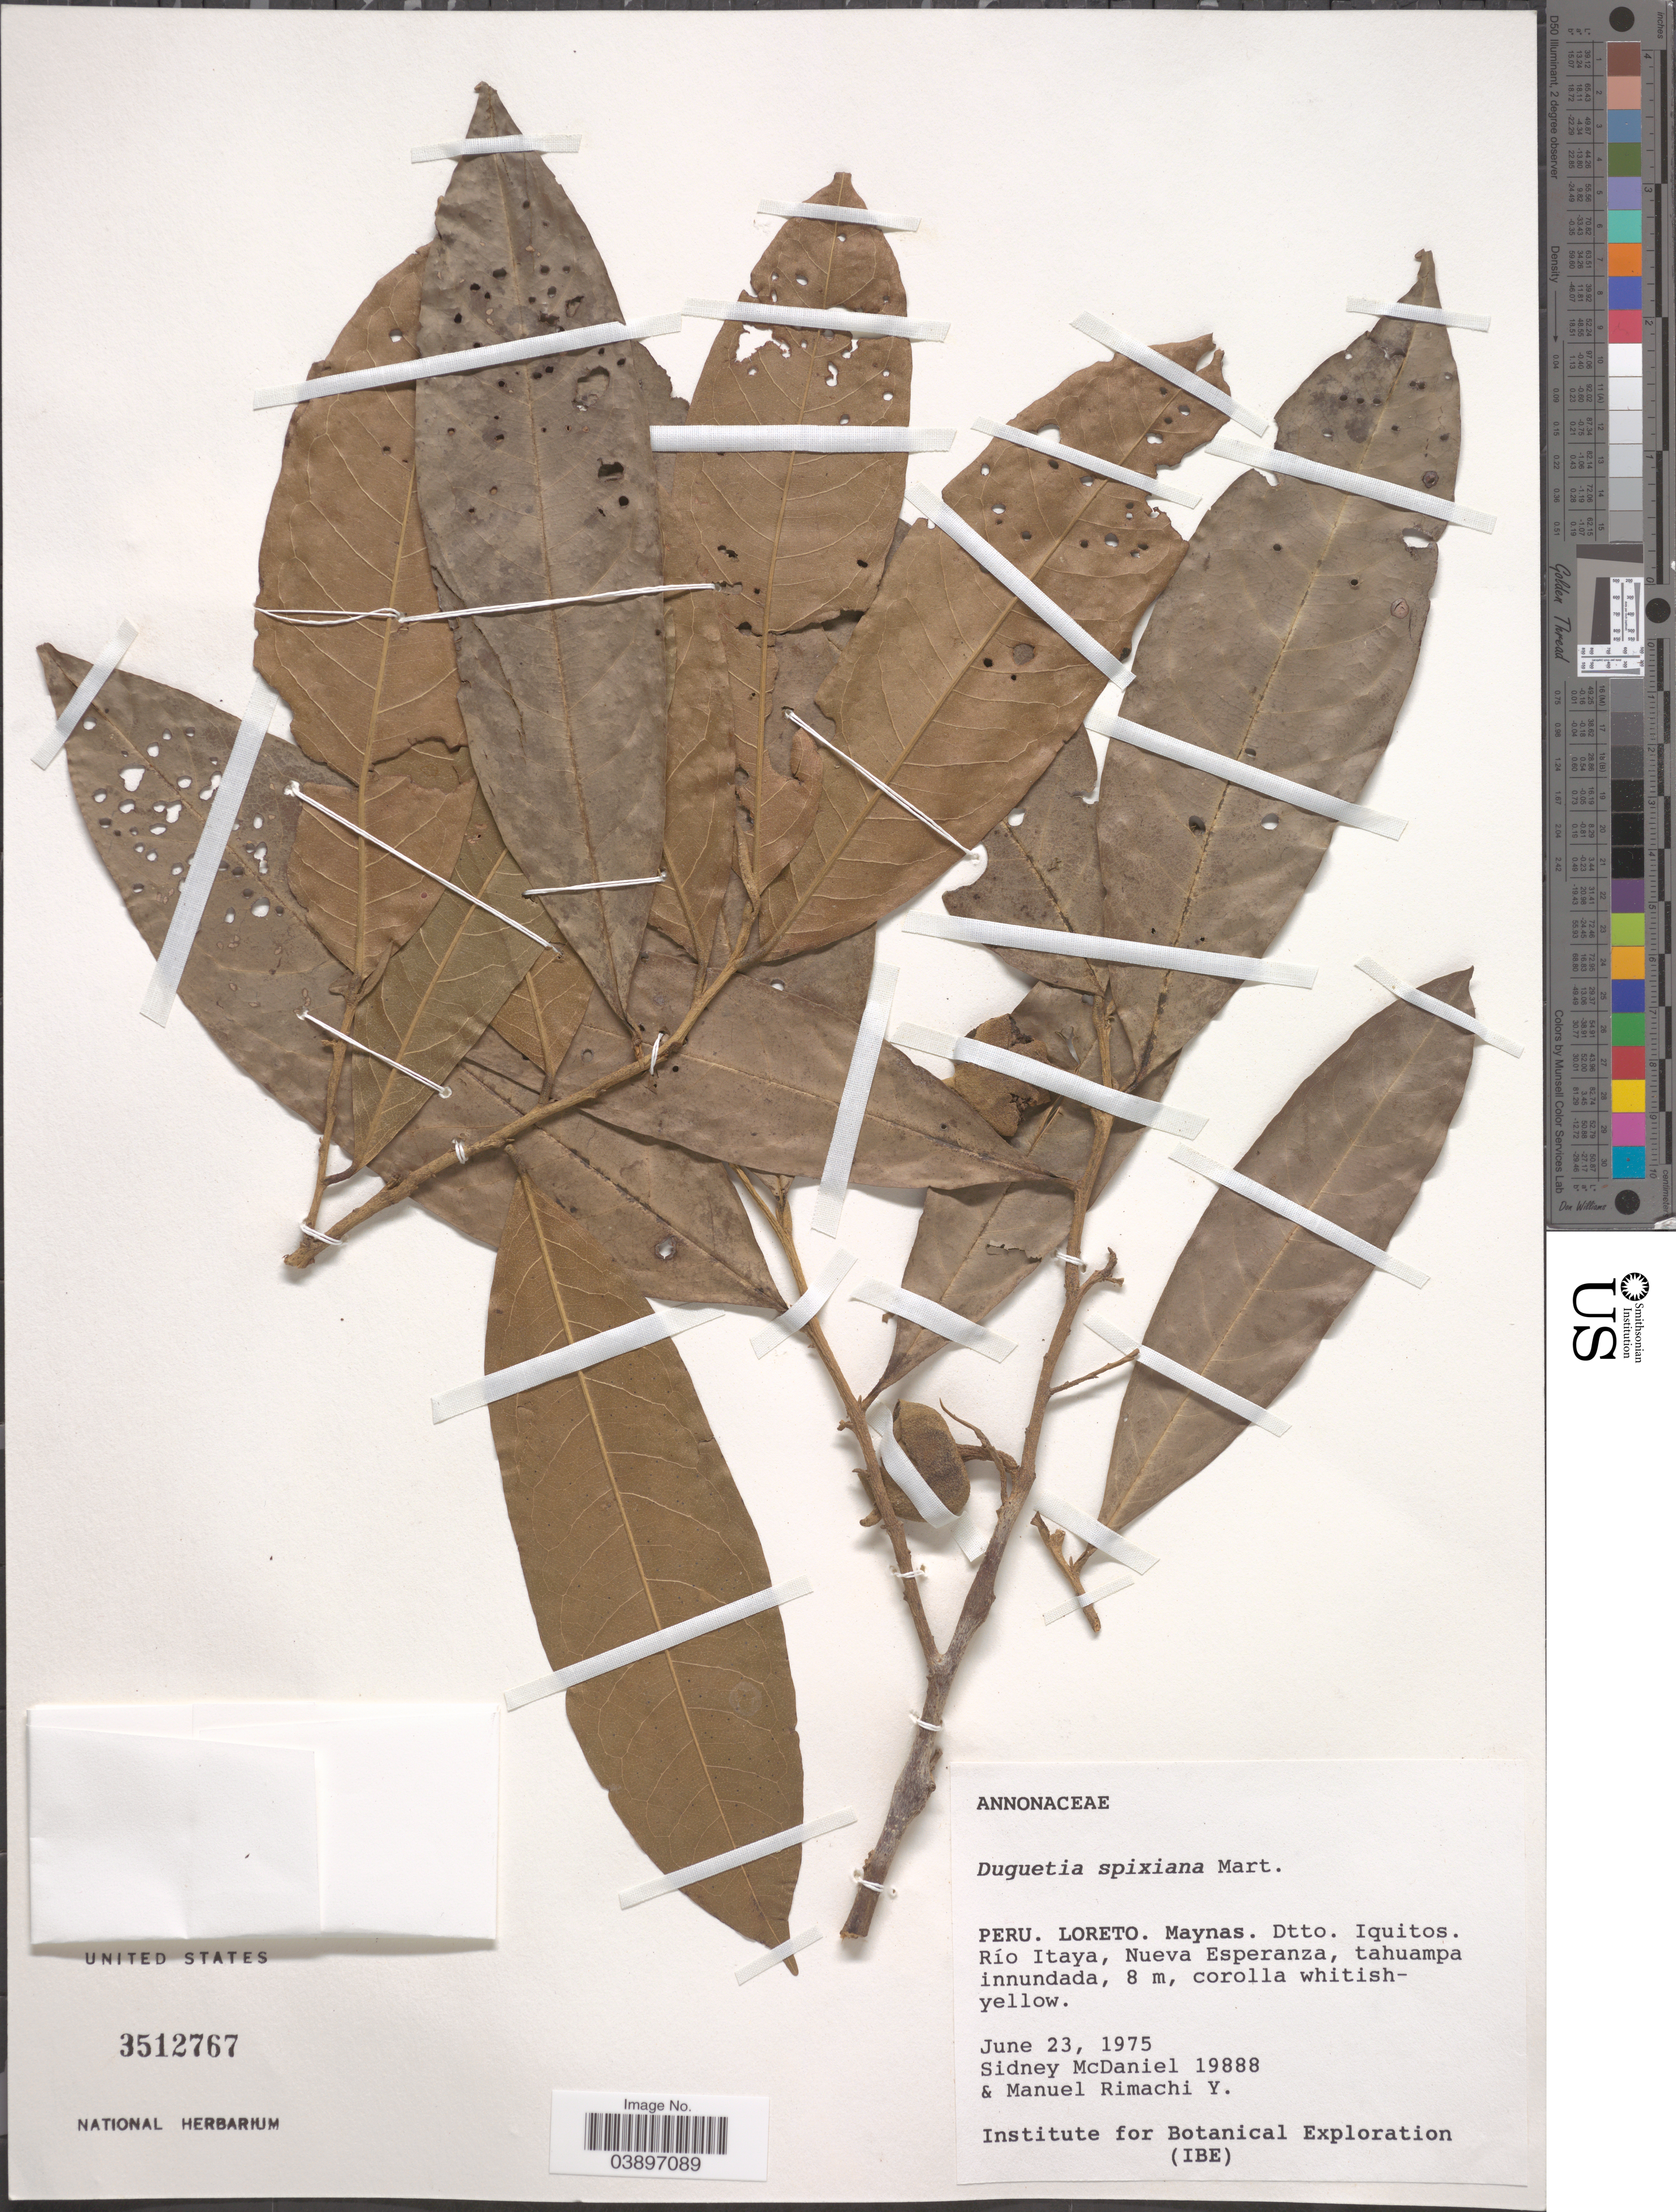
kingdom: Plantae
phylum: Tracheophyta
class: Magnoliopsida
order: Magnoliales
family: Annonaceae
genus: Duguetia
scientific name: Duguetia spixiana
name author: Mart.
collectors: S. McDaniel & M. Rimachi Y.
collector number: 19888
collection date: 1975-06-23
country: Peru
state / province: Loreto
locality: Maynas. Dtto. Iquitos. Río Itaya, Nueva Esperanza.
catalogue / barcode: US 3512767